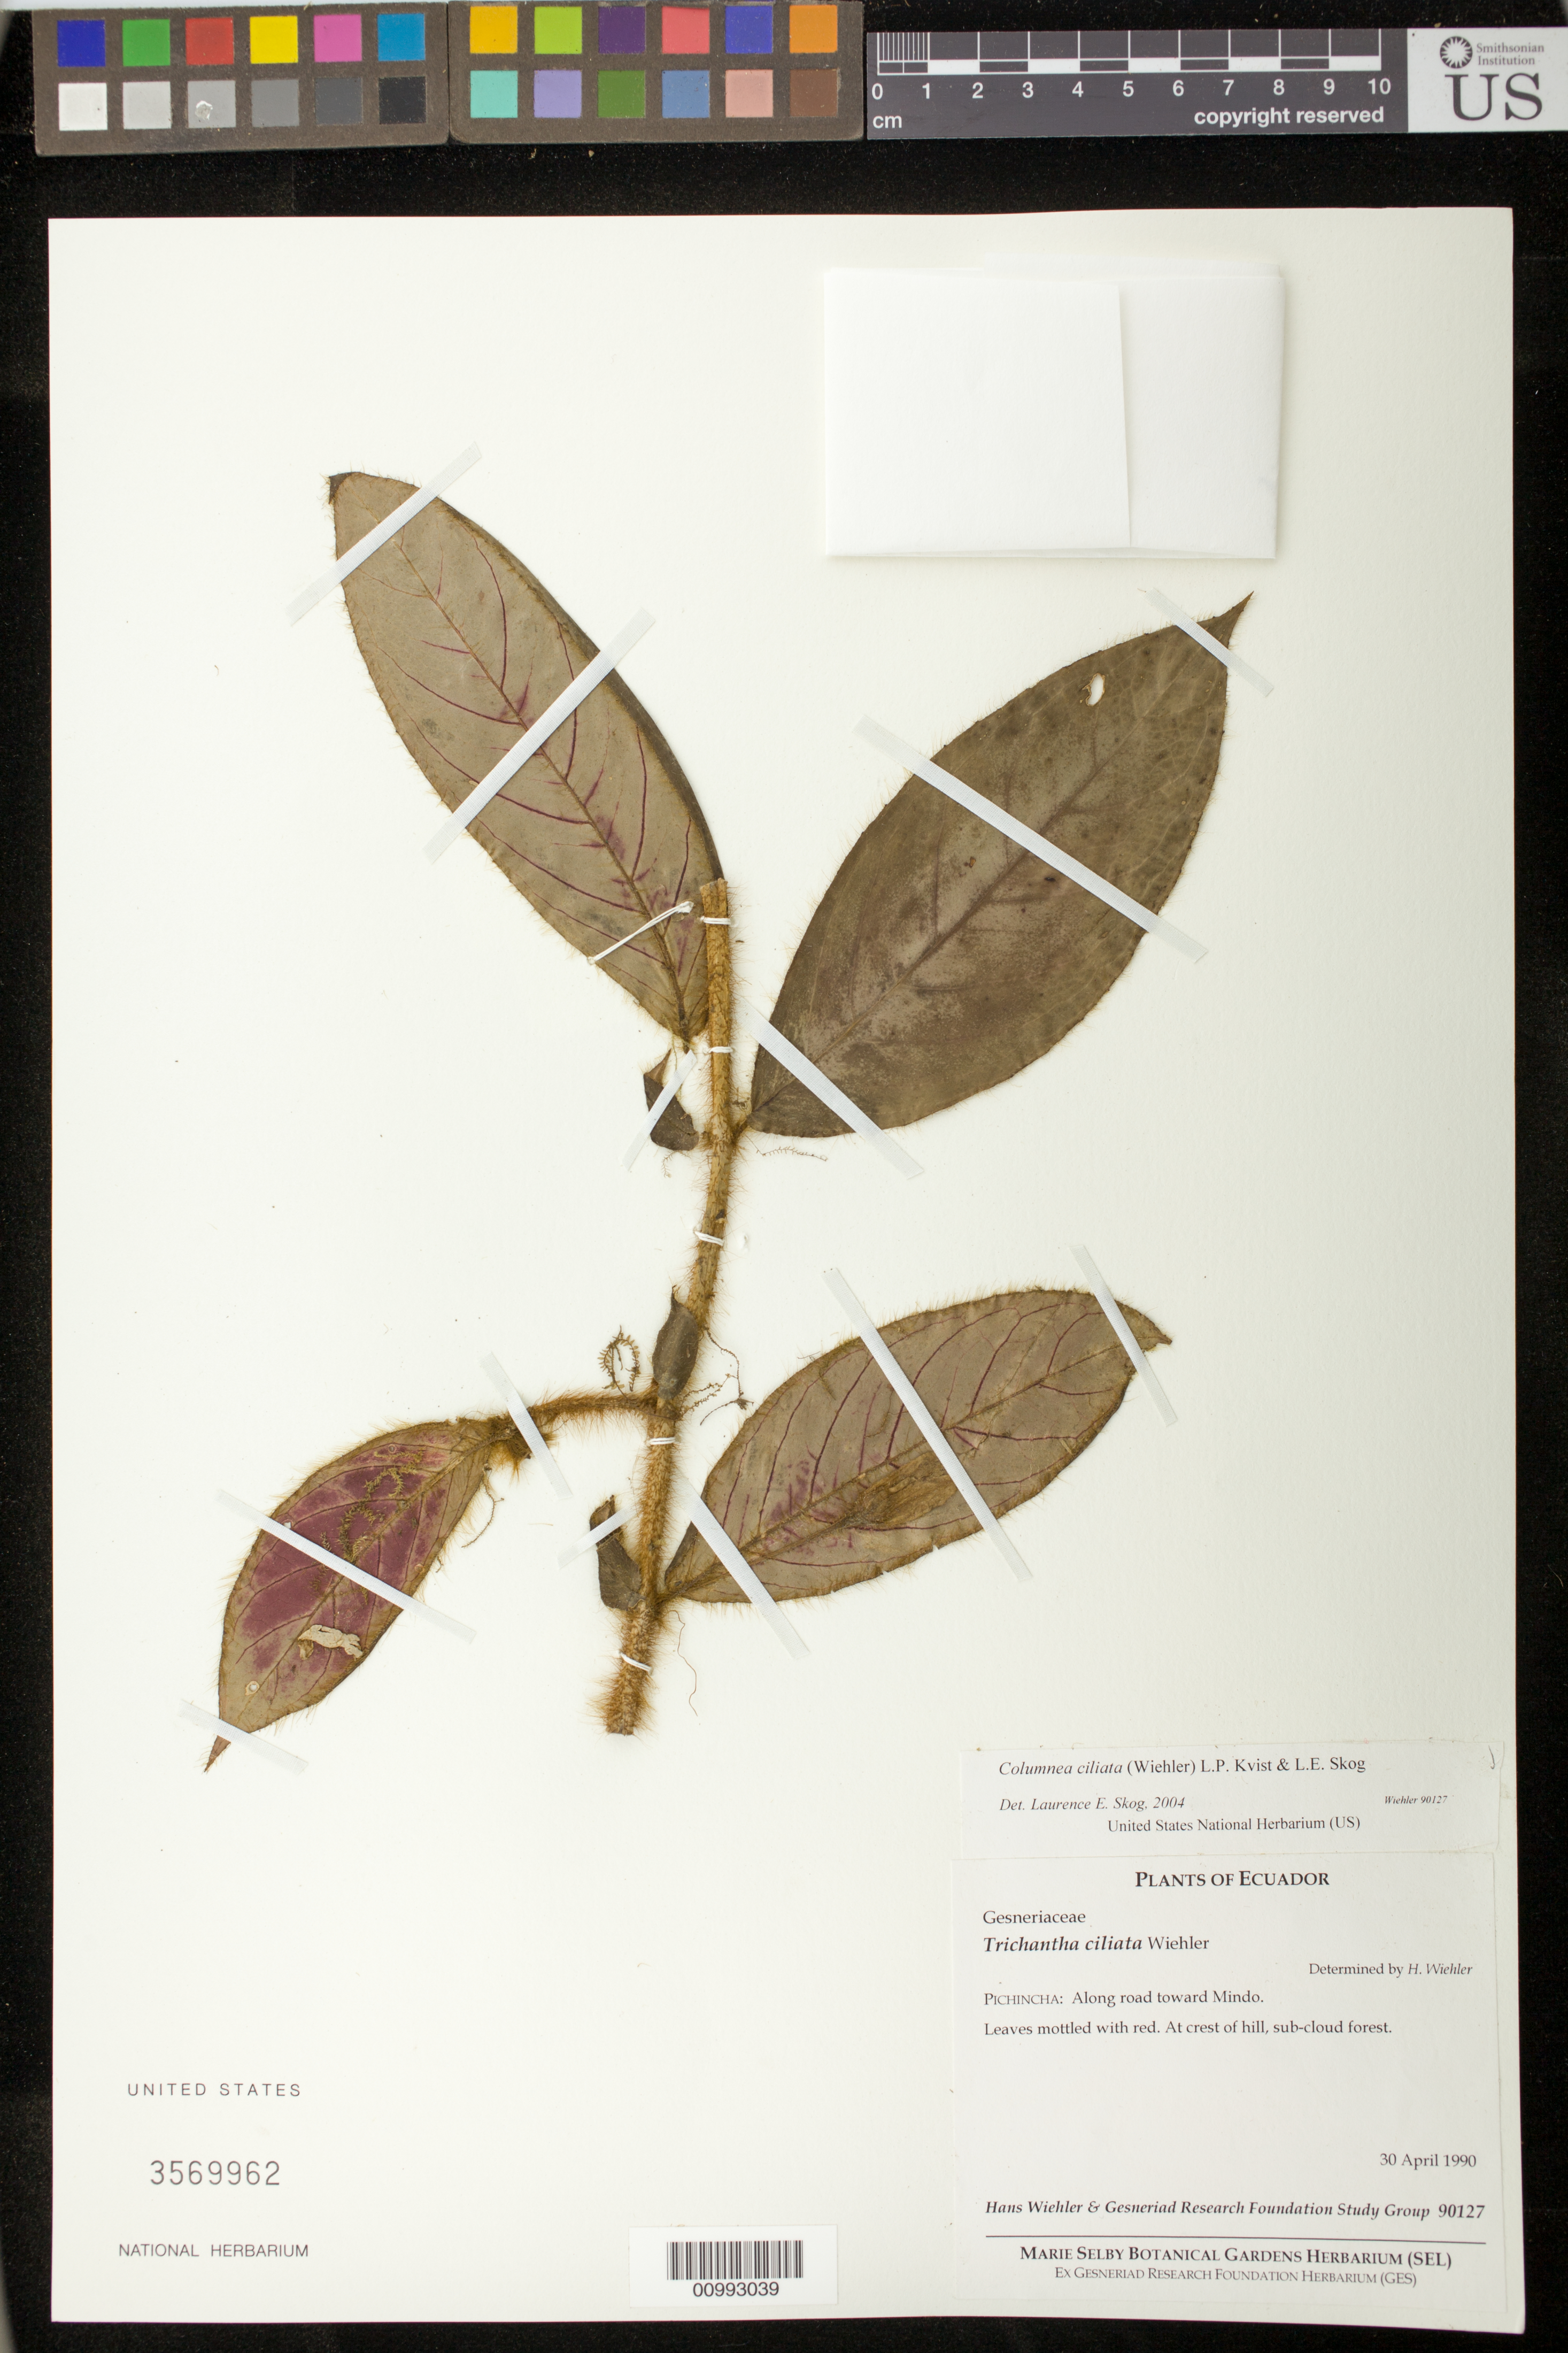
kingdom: Plantae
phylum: Tracheophyta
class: Magnoliopsida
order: Lamiales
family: Gesneriaceae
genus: Columnea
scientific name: Columnea ciliata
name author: (Wiehler) L.P. Kvist & L.E. Skog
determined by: Skog, Laurence E.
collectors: H. J. Wiehler & GRF Study Group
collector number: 90127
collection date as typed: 30 Apr 1990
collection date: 1990-04-30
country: Ecuador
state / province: Pichincha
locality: Pichincha: along road toward Mindo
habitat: At crest of hill, sub-cloud forest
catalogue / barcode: US 3569962